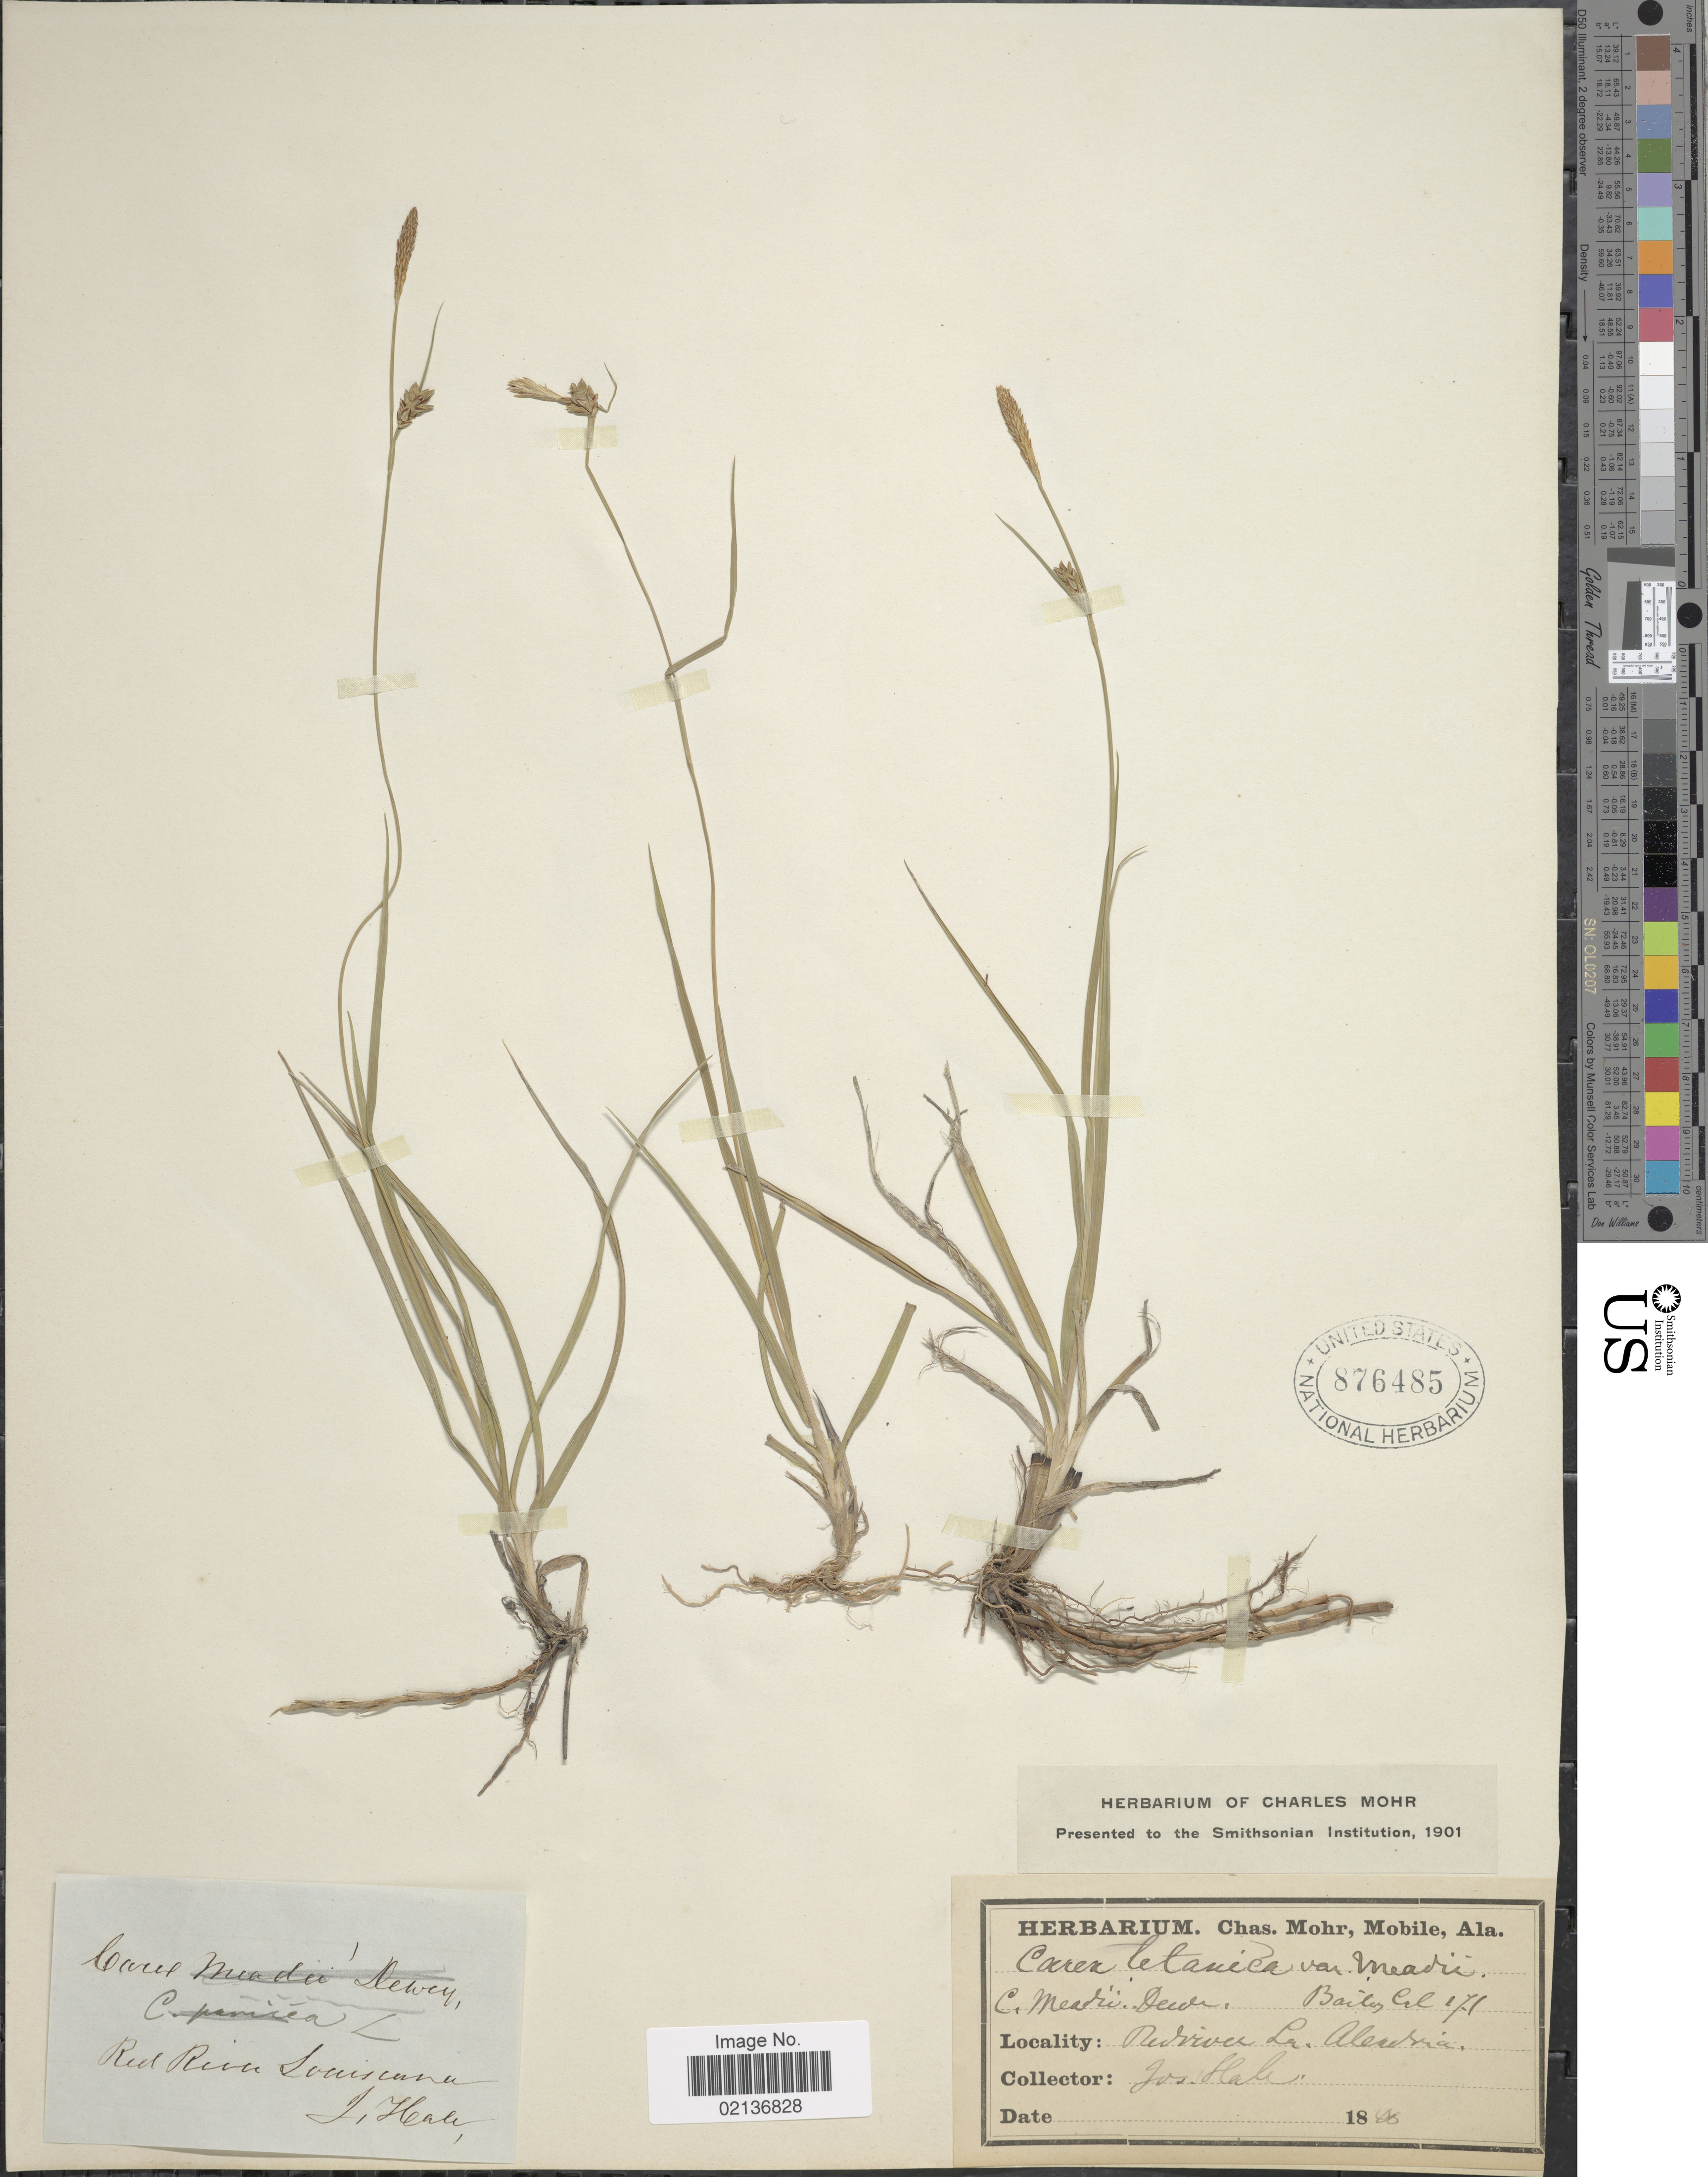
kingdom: Plantae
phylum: Tracheophyta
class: Liliopsida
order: Poales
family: Cyperaceae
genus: Carex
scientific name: Carex tetanica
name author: Schkuhr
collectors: J. Hale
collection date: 1885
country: United States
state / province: Louisiana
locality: Red River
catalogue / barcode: US 876485